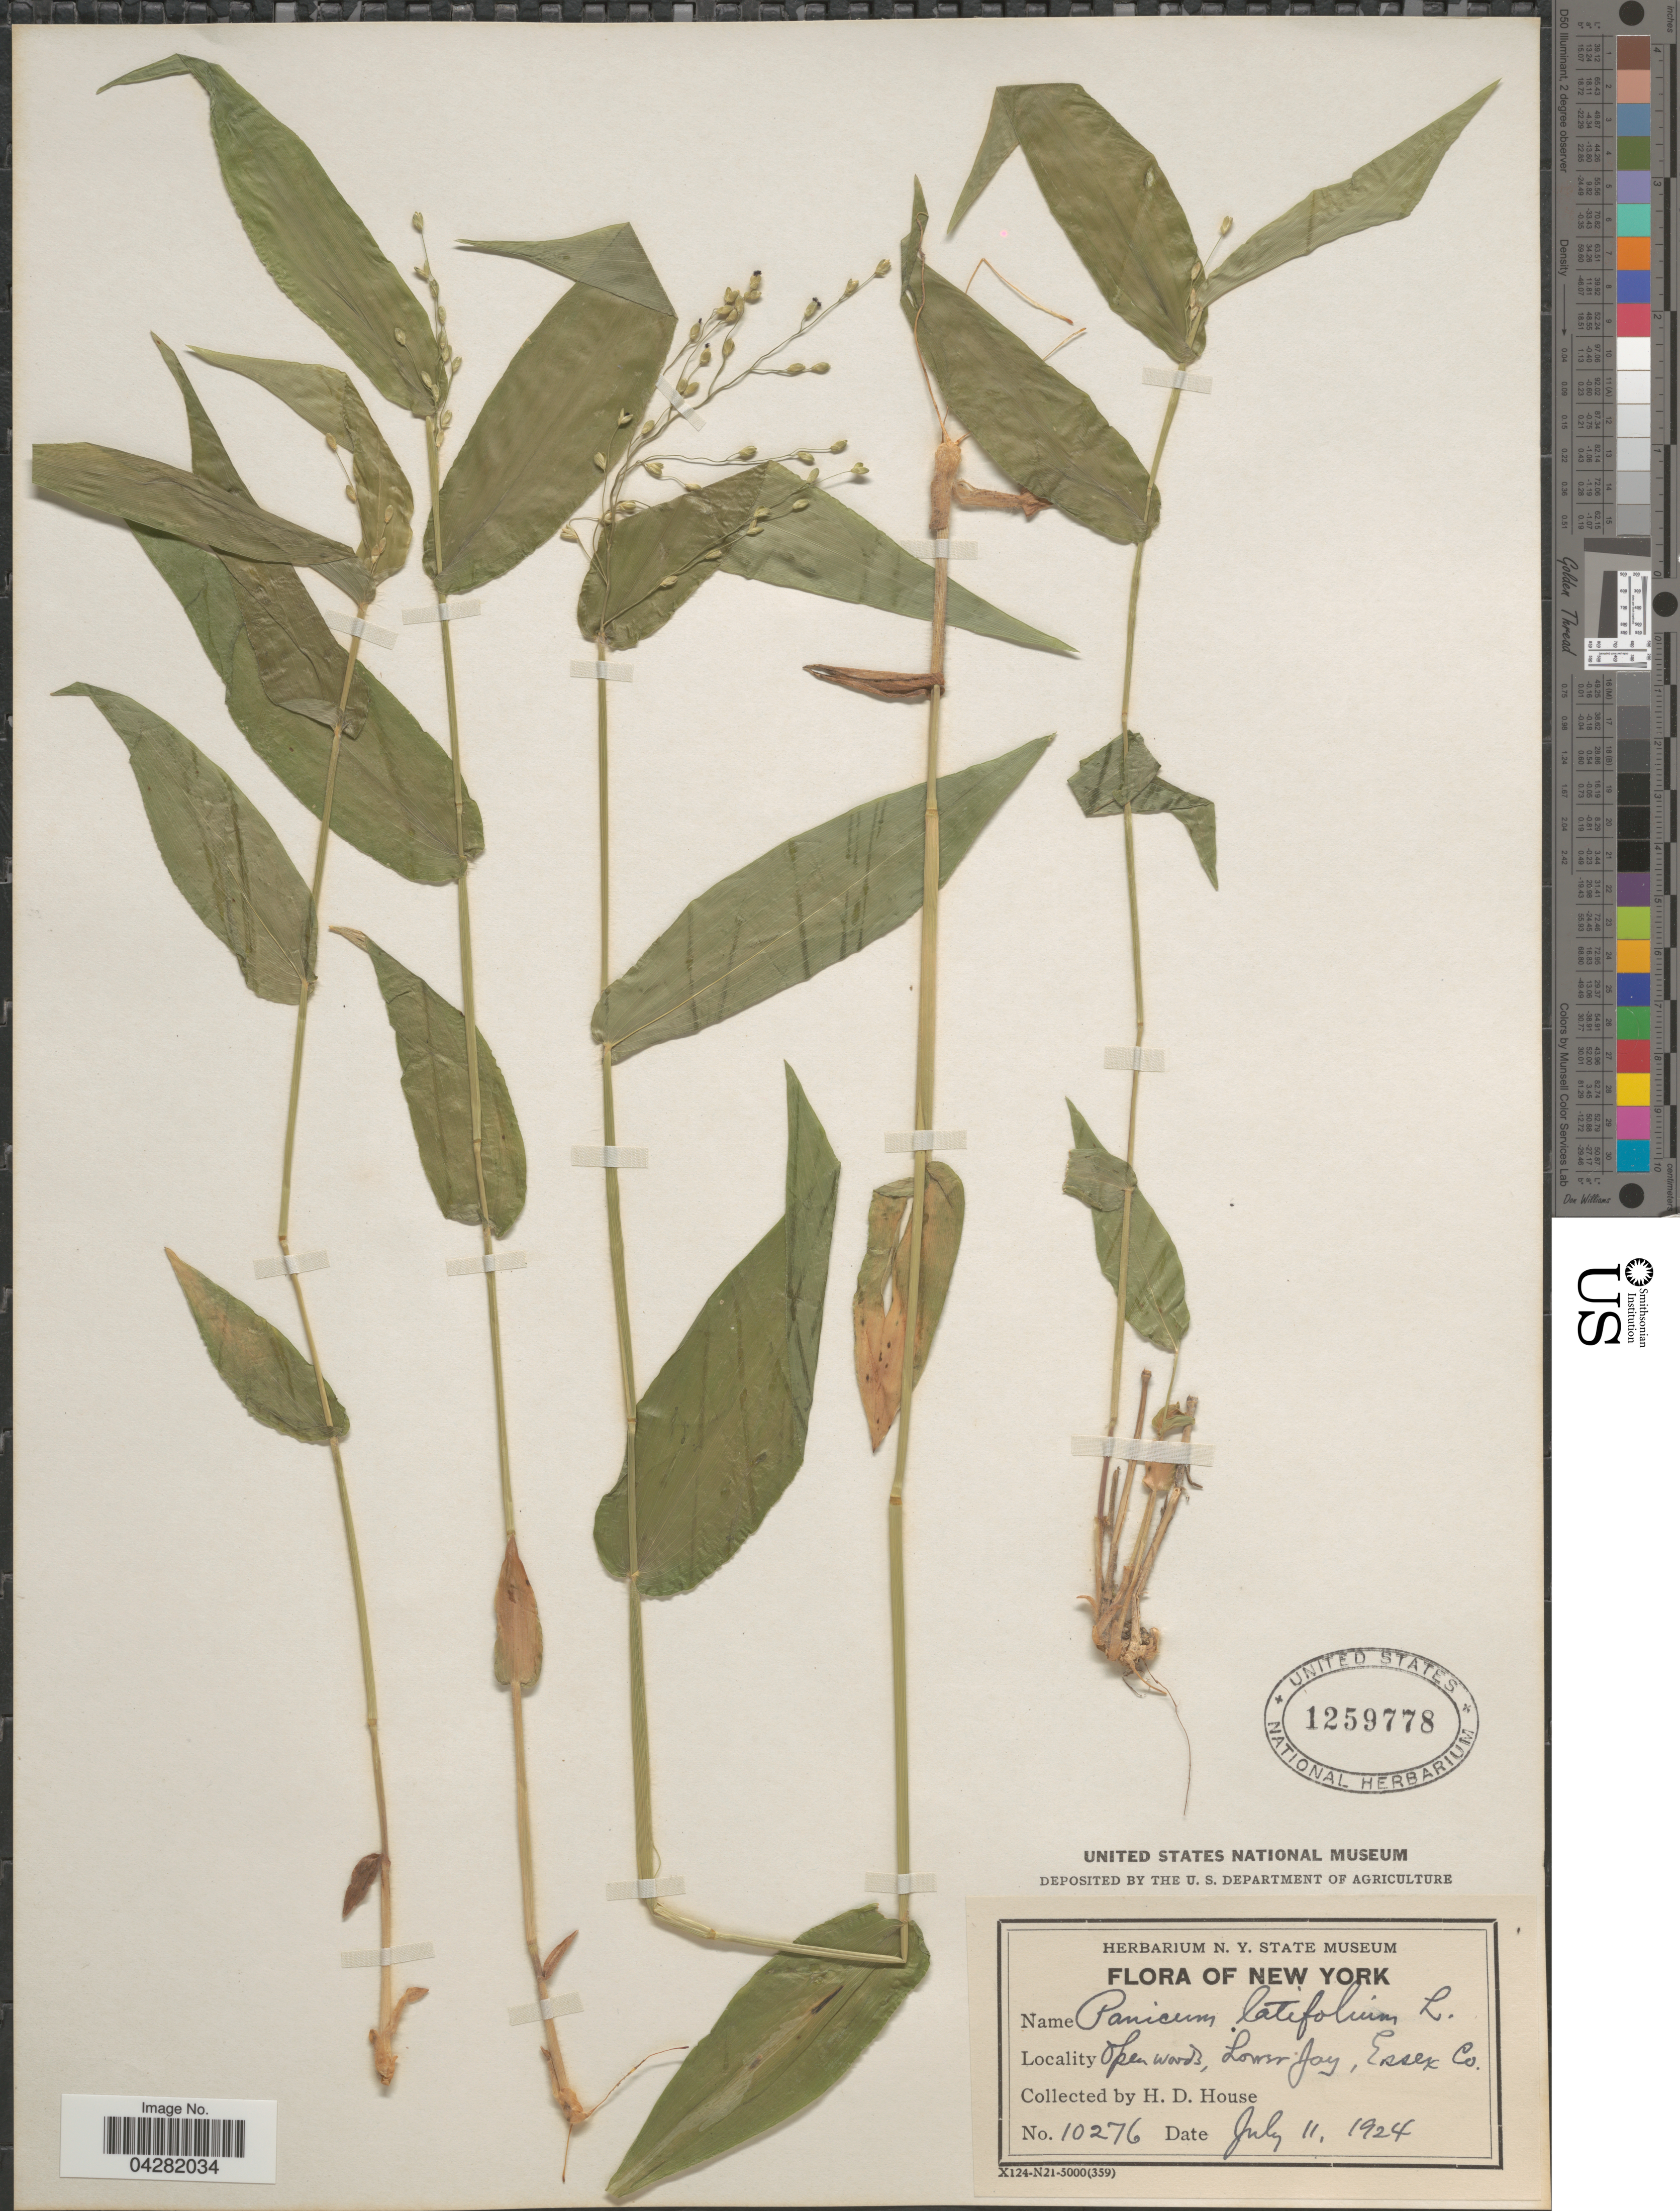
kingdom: Plantae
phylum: Tracheophyta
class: Liliopsida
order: Poales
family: Poaceae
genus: Dichanthelium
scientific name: Dichanthelium latifolium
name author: (L.) Harvill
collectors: H. D. House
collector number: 10276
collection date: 1924-07-11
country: United States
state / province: New York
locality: Lower Jay, Essex Co.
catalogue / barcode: US 1259778